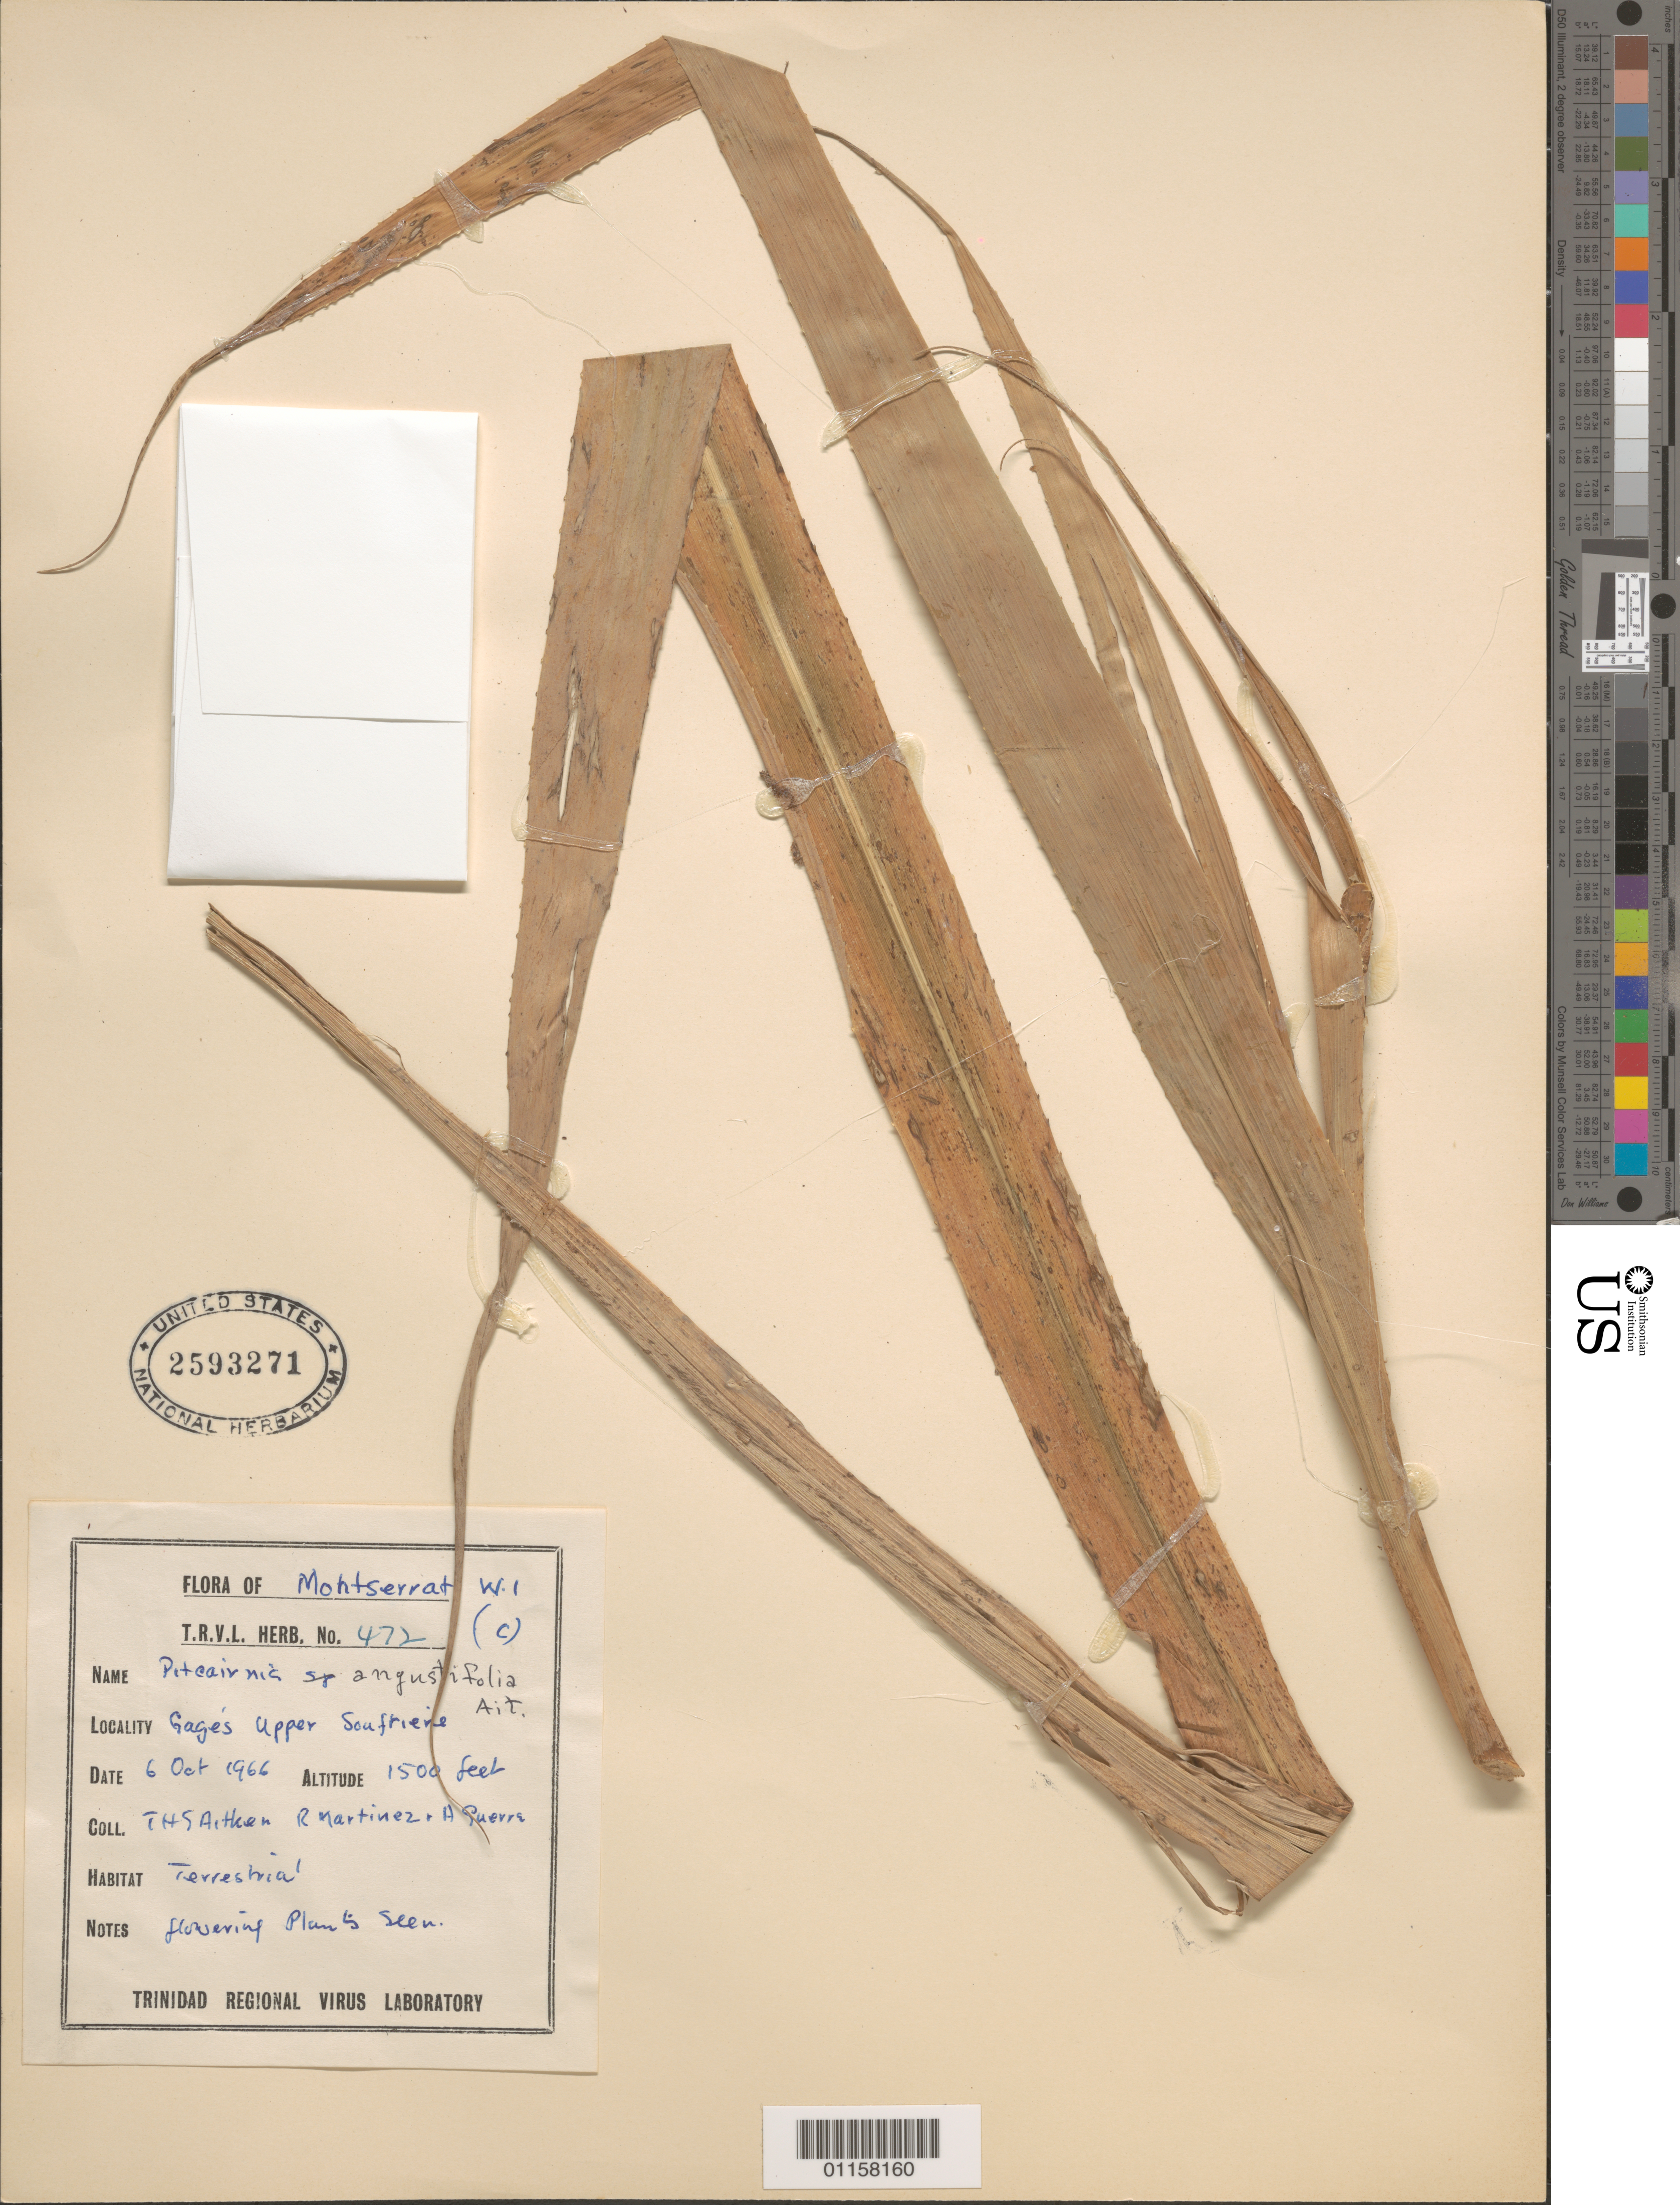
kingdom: Plantae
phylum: Tracheophyta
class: Liliopsida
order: Poales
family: Bromeliaceae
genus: Pitcairnia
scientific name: Pitcairnia angustifolia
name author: Sol. ex Aiton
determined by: Smith, Lyman B., (US), NMNH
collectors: T. Aitken, R. Martinez & A. Guerra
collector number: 472 (C)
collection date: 1966-10-06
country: Montserrat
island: Montserrat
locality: Gage's upper Soufriere.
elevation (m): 457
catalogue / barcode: US 2593271